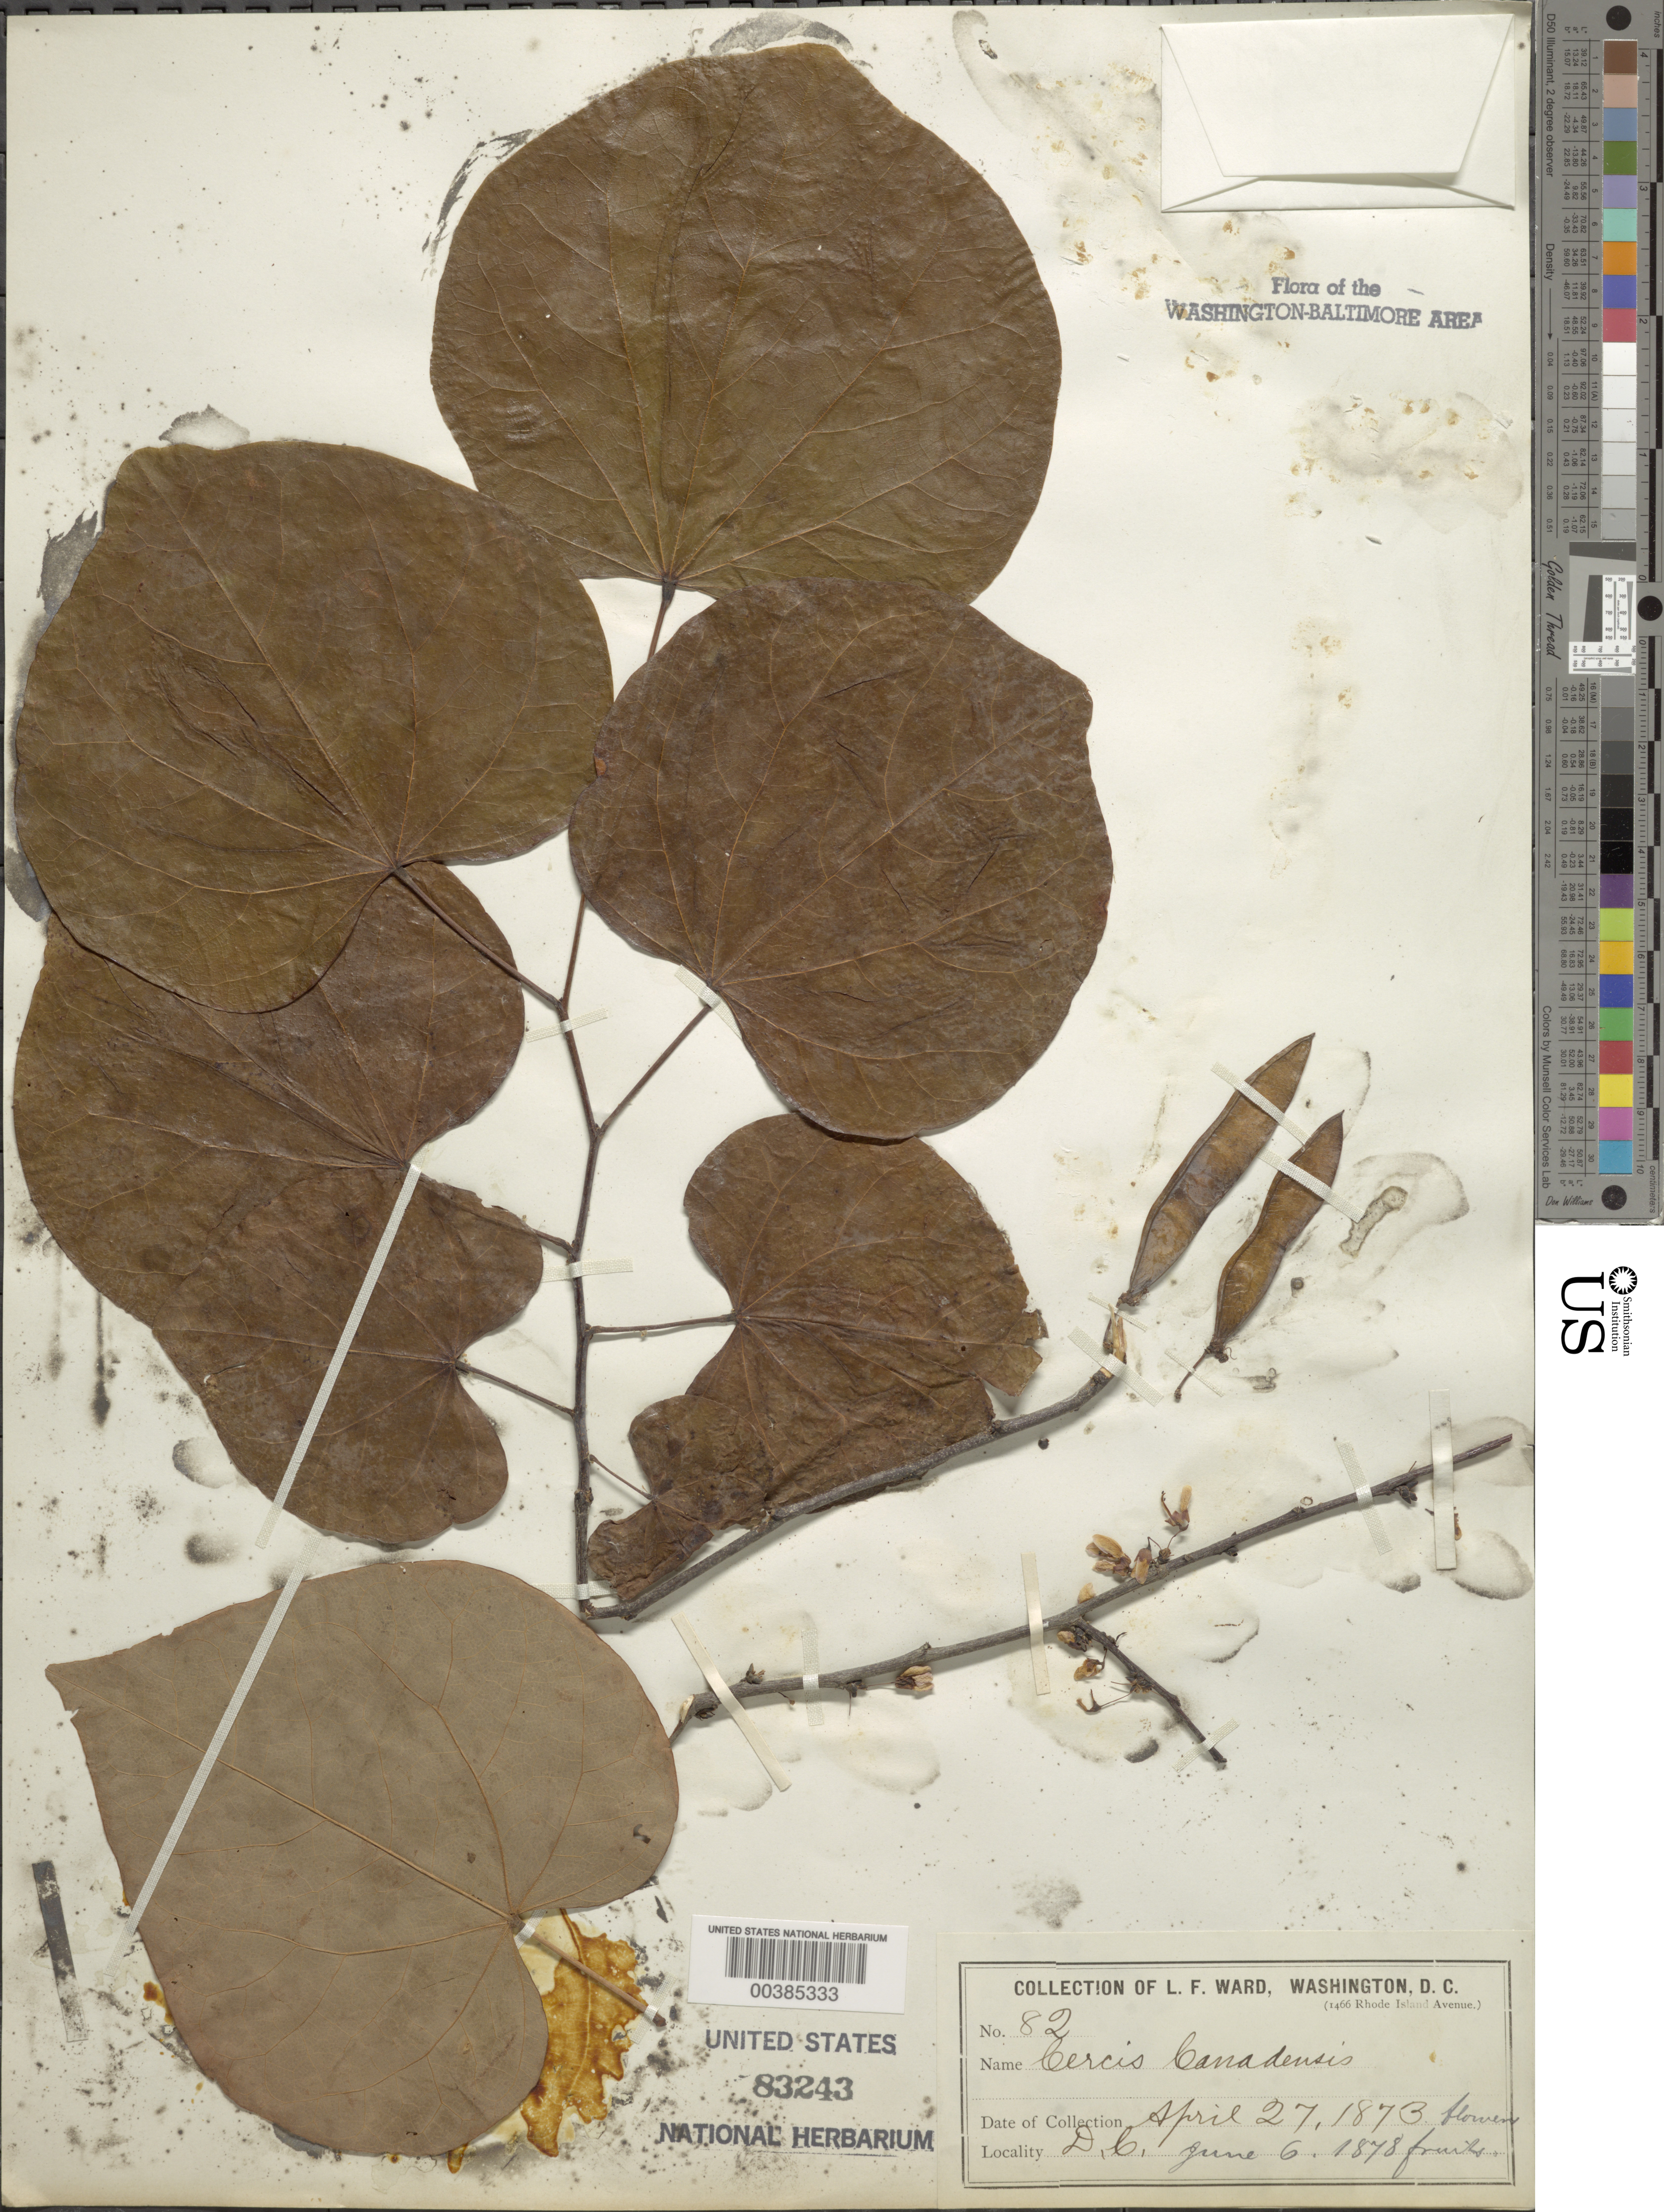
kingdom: Plantae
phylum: Tracheophyta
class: Magnoliopsida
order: Fabales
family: Fabaceae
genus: Cercis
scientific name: Cercis canadensis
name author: L.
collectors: L. F. Ward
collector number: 82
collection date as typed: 27 Apr 1873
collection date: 1873-04-27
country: United States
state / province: District of Columbia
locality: Washington DC area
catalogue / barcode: US 83243